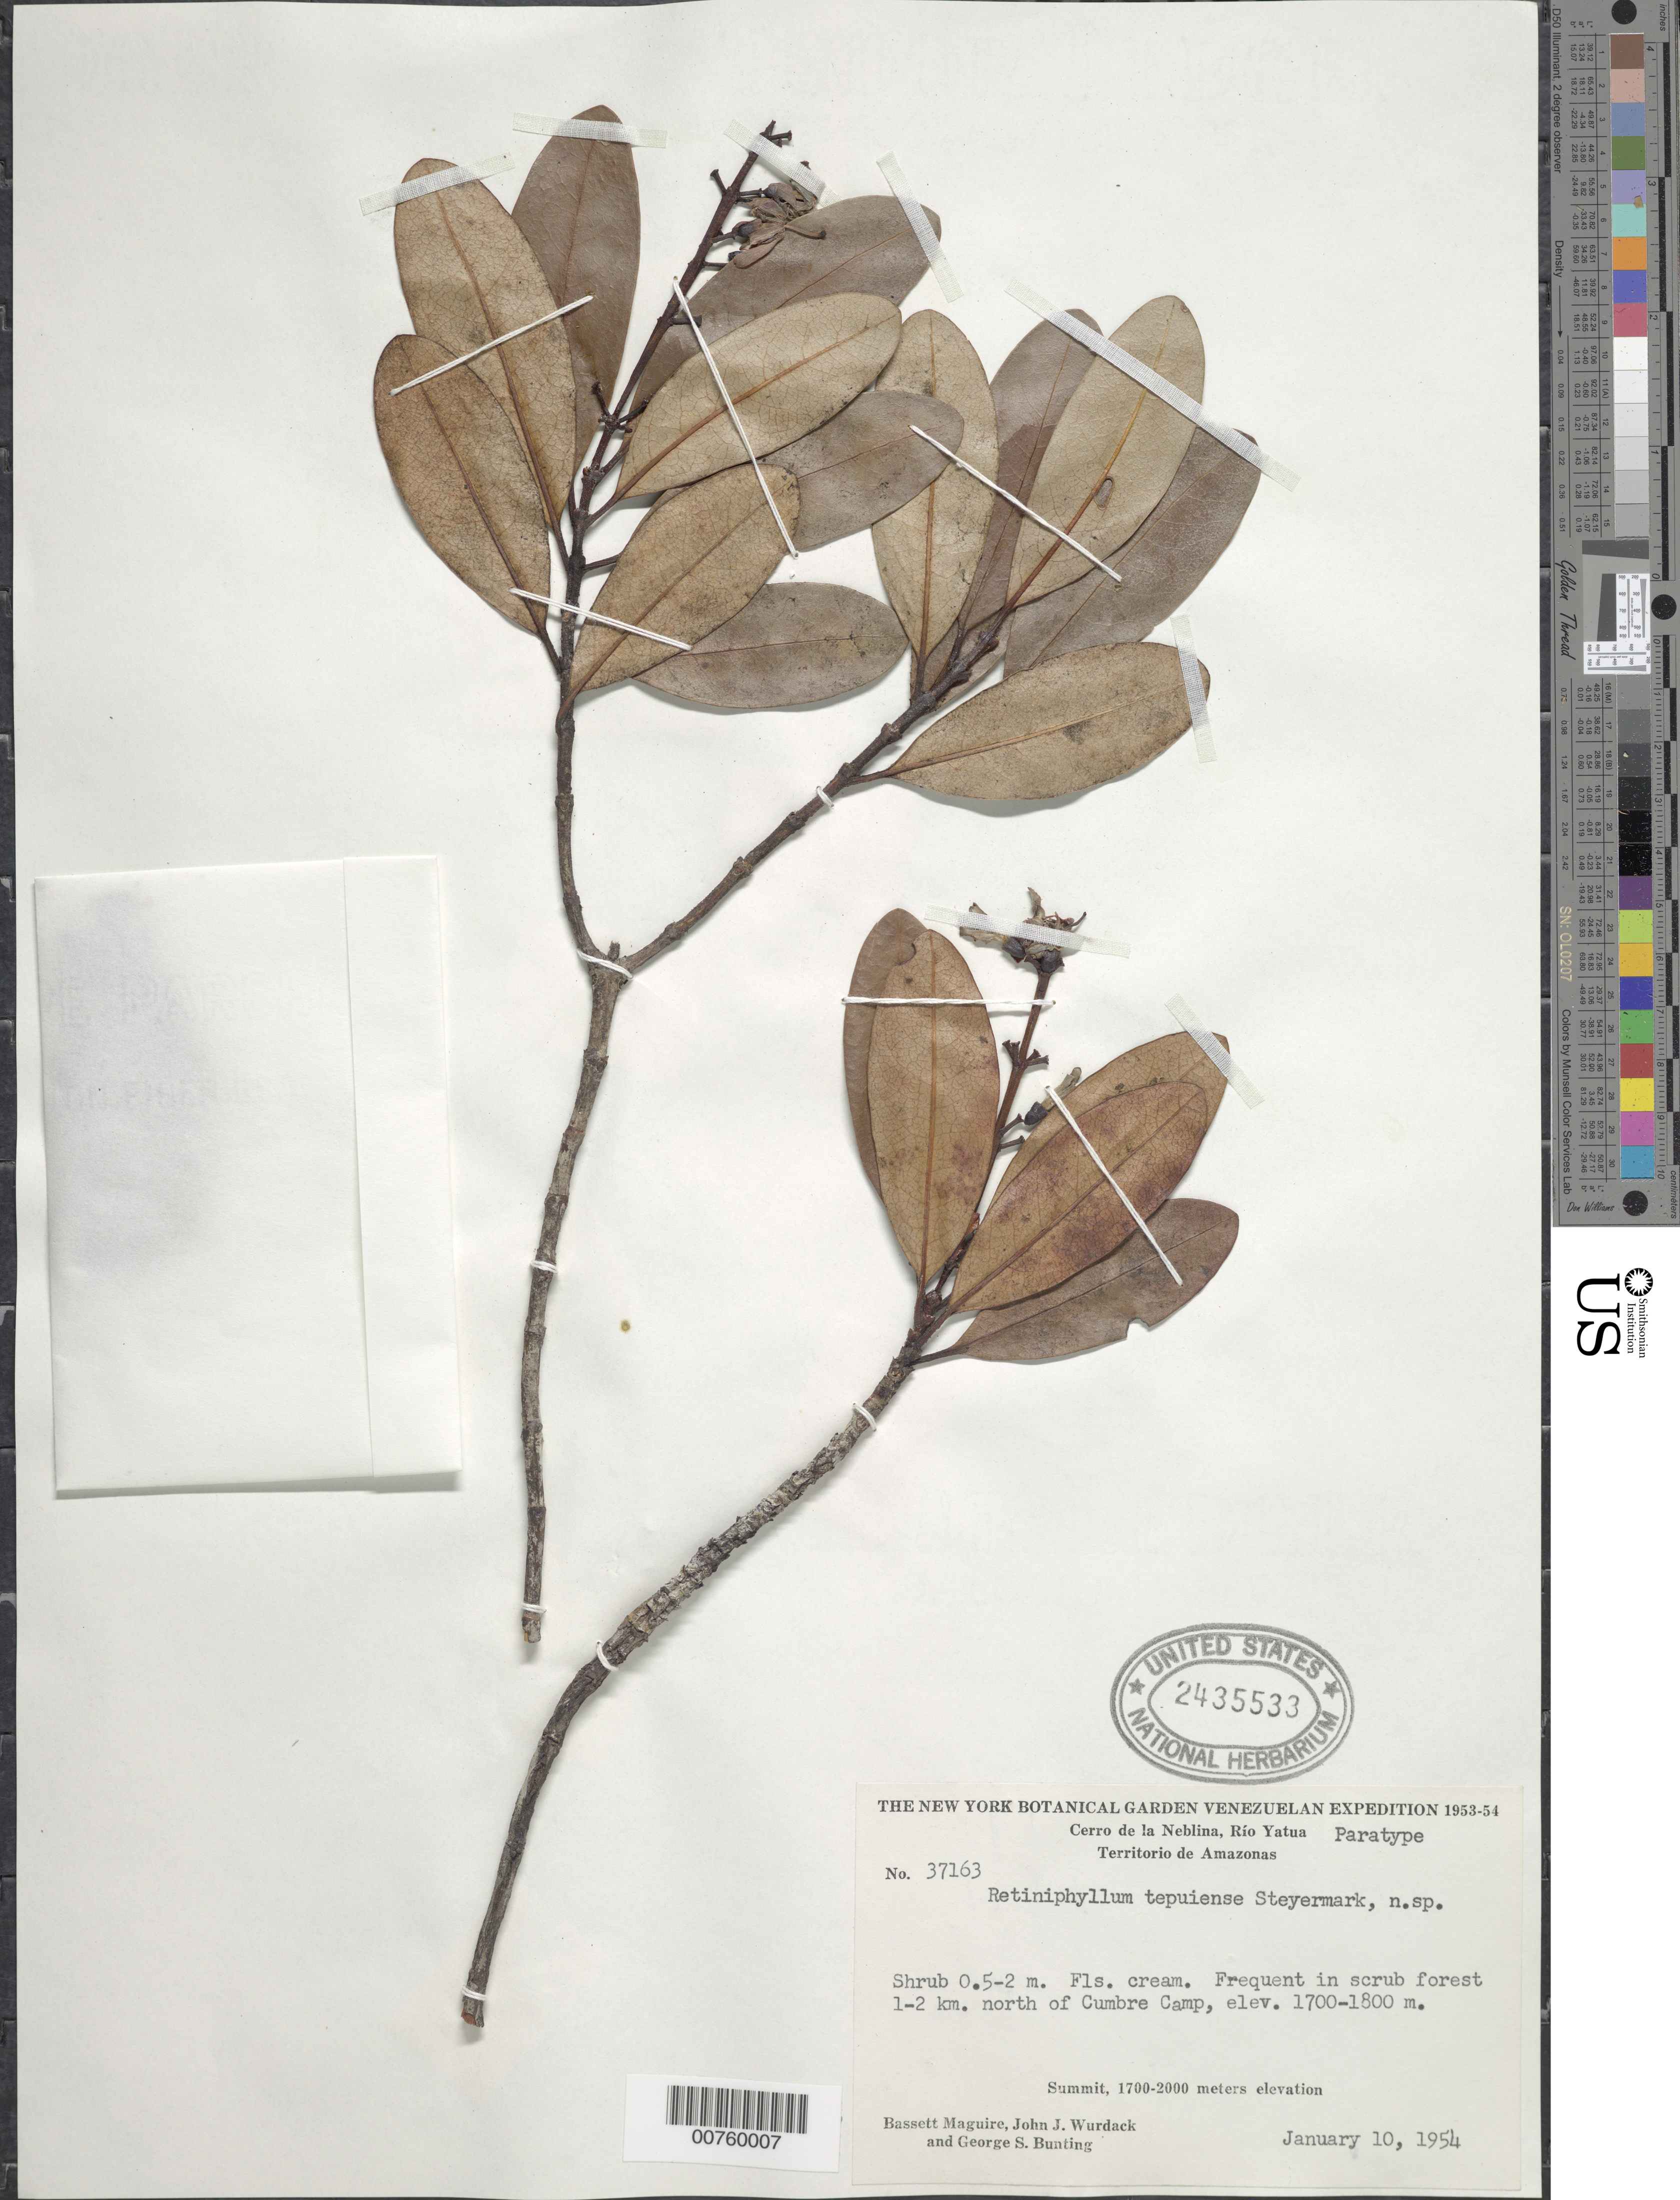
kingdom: Plantae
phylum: Tracheophyta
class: Magnoliopsida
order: Gentianales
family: Rubiaceae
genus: Retiniphyllum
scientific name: Retiniphyllum tepuiense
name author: Steyerm.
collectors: B. Maguire, J. J. Wurdack & G. S. Bunting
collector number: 37163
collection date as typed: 10-Jan-54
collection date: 1954-01-10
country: Venezuela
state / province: Amazonas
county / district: Río Negro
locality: Cerro de la Neblina, Río Yatua, north of Cumbre Camp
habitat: Scrub forest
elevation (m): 1700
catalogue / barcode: US 2435533